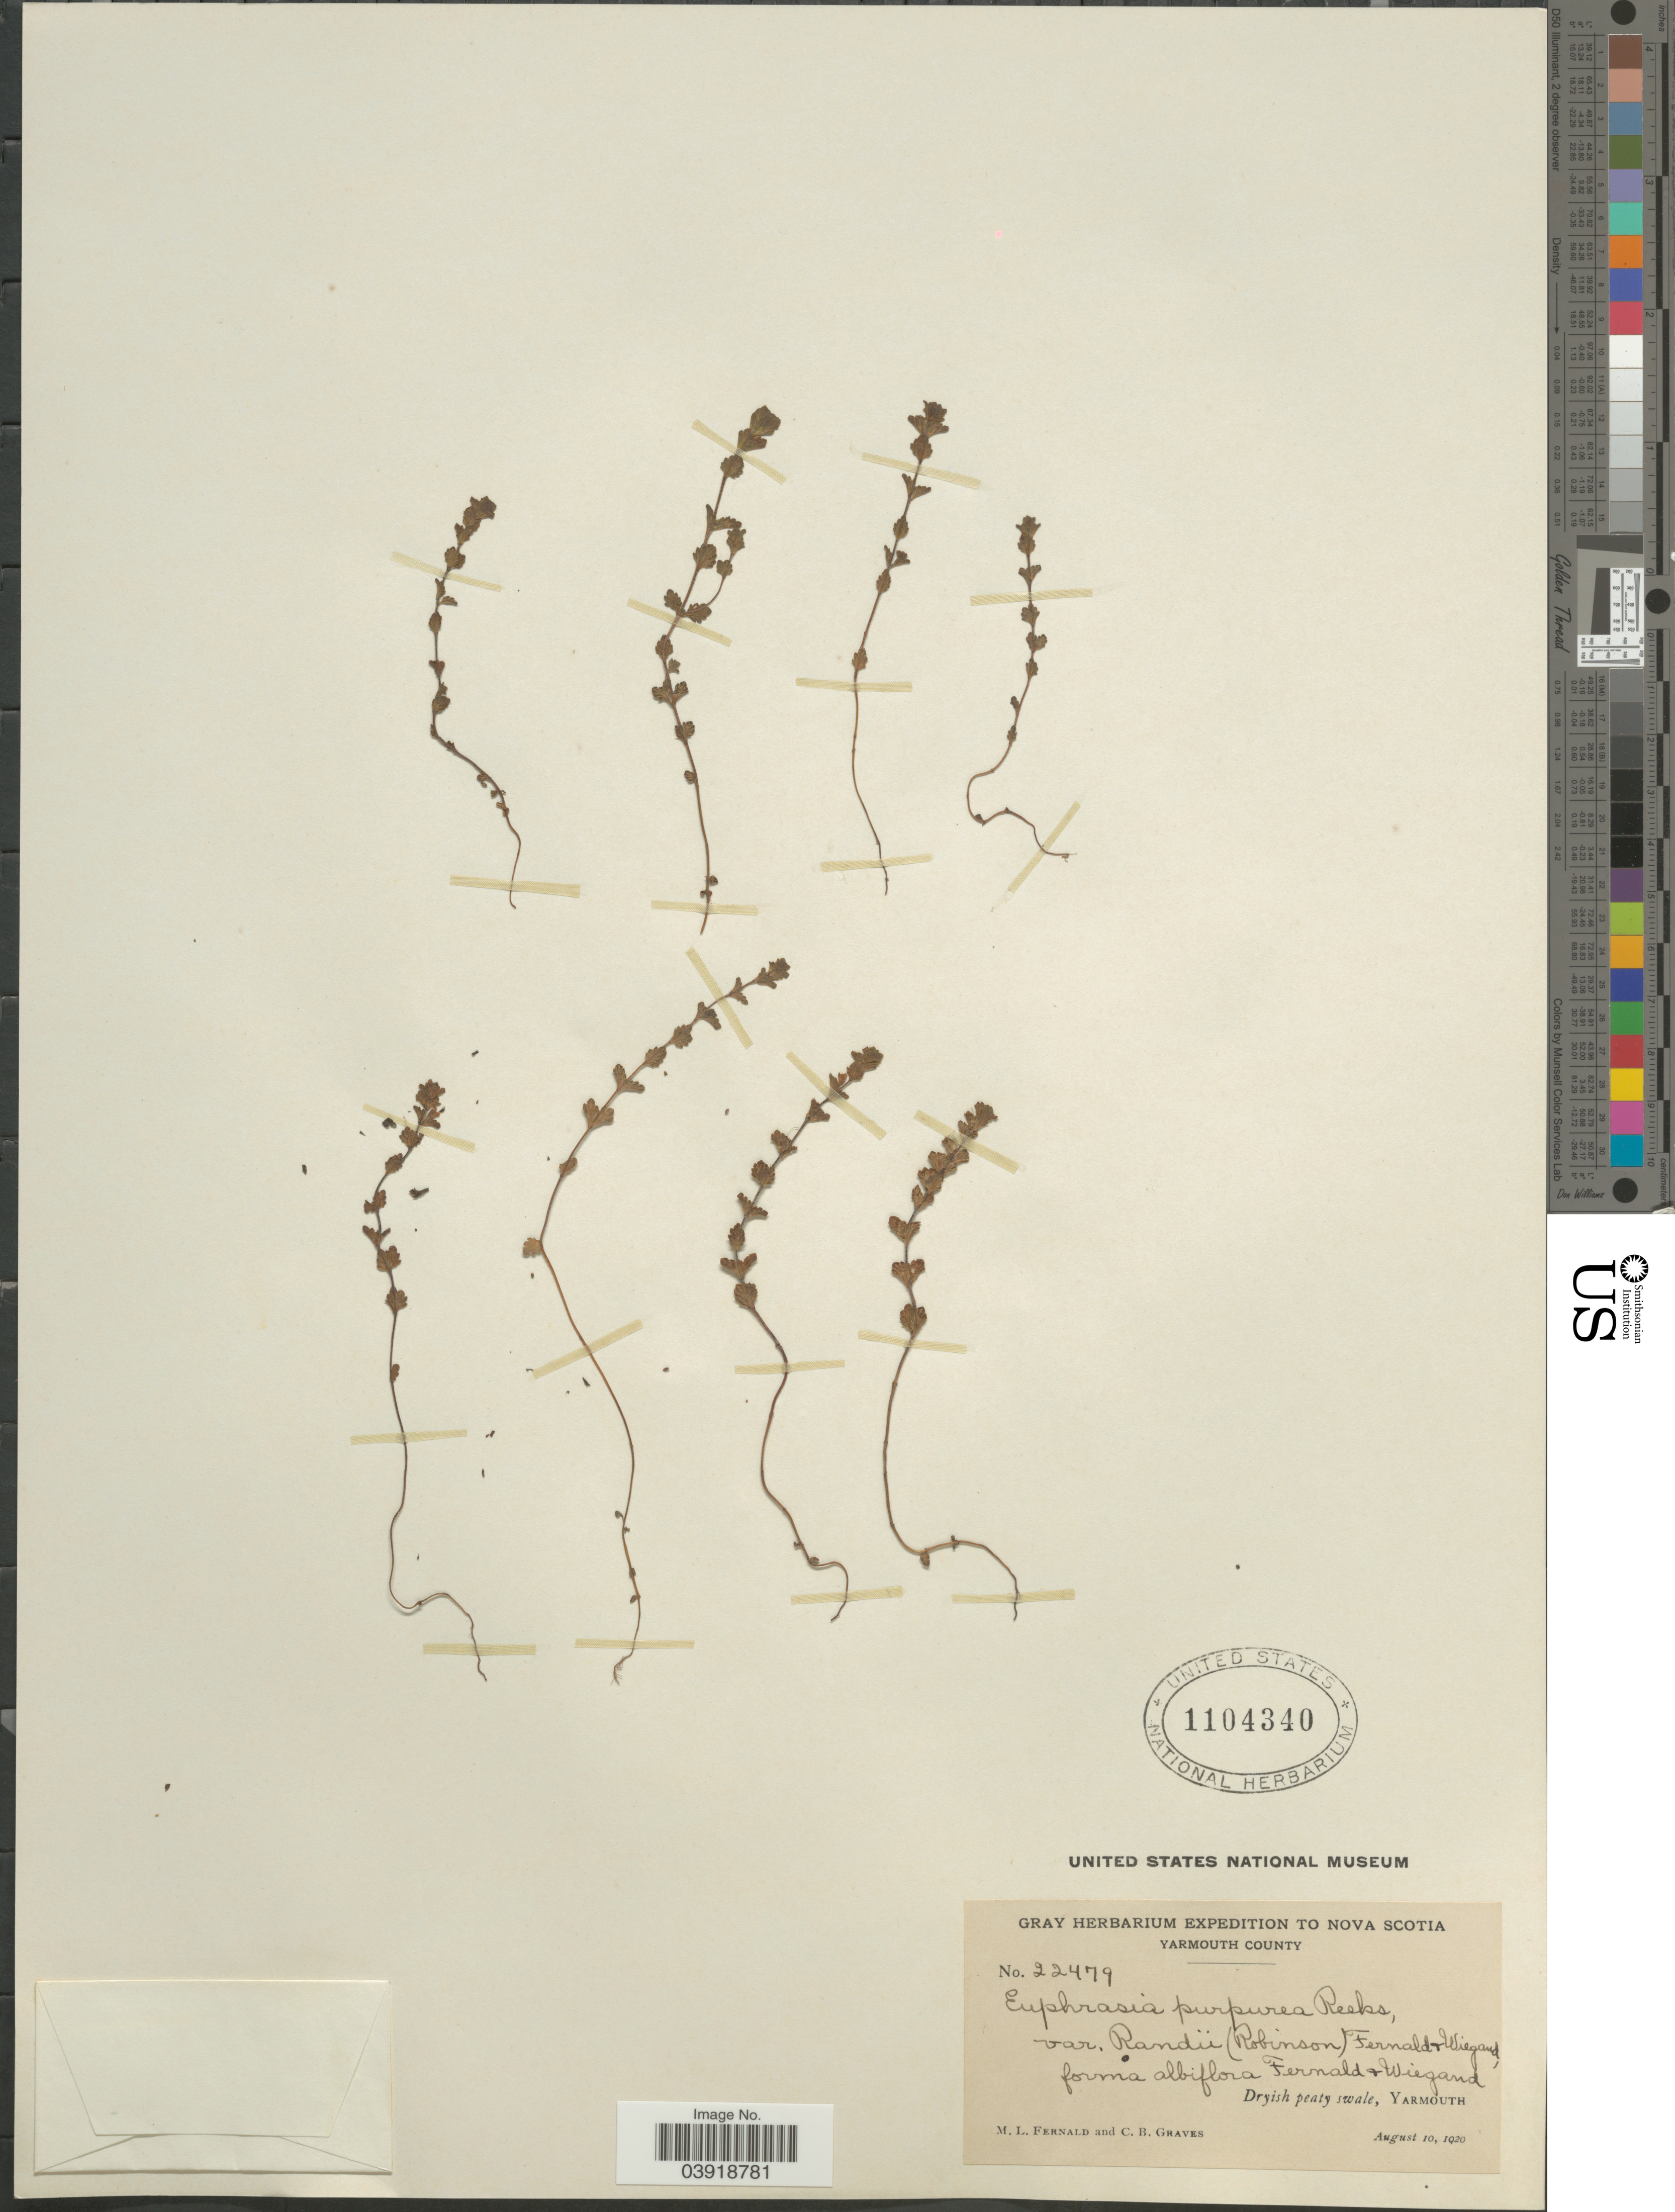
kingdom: Plantae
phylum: Tracheophyta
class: Magnoliopsida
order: Lamiales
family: Orobanchaceae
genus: Euphrasia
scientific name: Euphrasia purpurea var. randii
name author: (B.L. Rob.) Fernald & Wiegand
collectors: M. L. Fernald & C. Graves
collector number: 22479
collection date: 1920-08-10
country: Canada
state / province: Nova Scotia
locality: Yarmouth County. Dryish peaty swale, Yarmouth.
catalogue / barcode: US 1104340